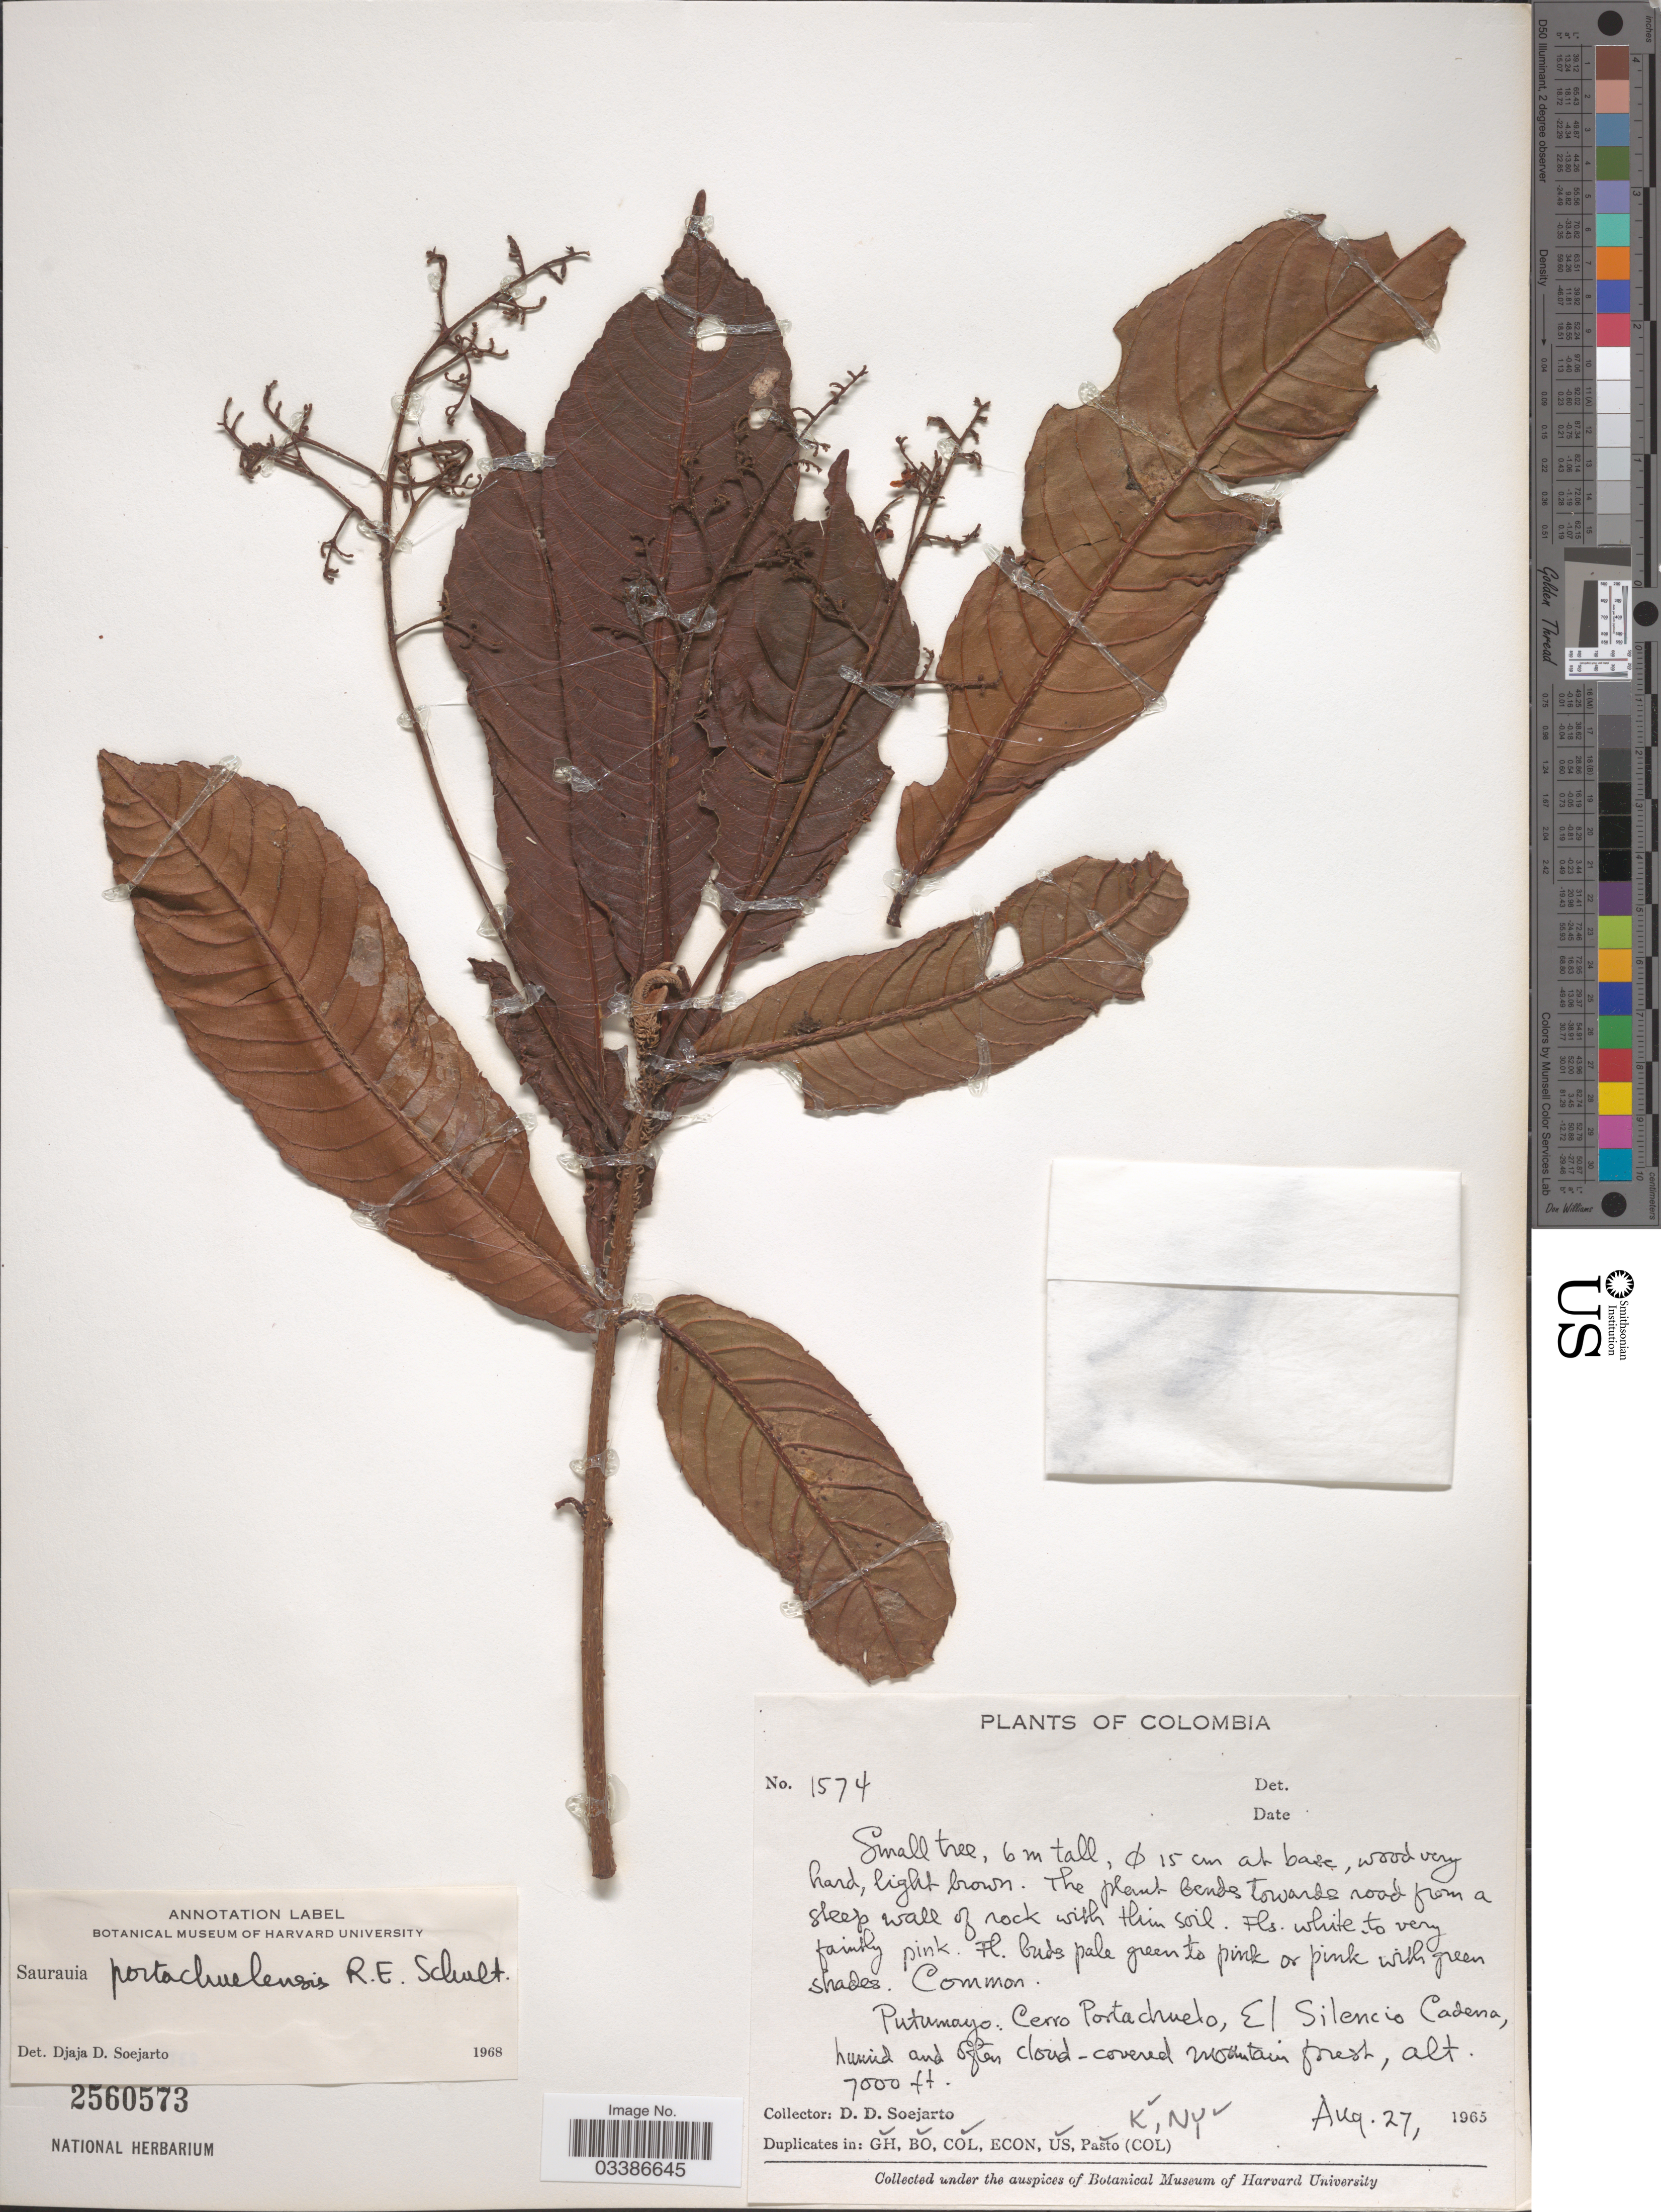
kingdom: Plantae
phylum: Tracheophyta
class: Magnoliopsida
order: Ericales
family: Actinidiaceae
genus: Saurauia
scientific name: Saurauia portachuelensis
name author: R.E. Schult.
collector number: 1574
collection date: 1965-08-27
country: Colombia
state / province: Putumayo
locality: Cerro Portachuelo, El Silencio Cadena.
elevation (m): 2134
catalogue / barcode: US 2560573